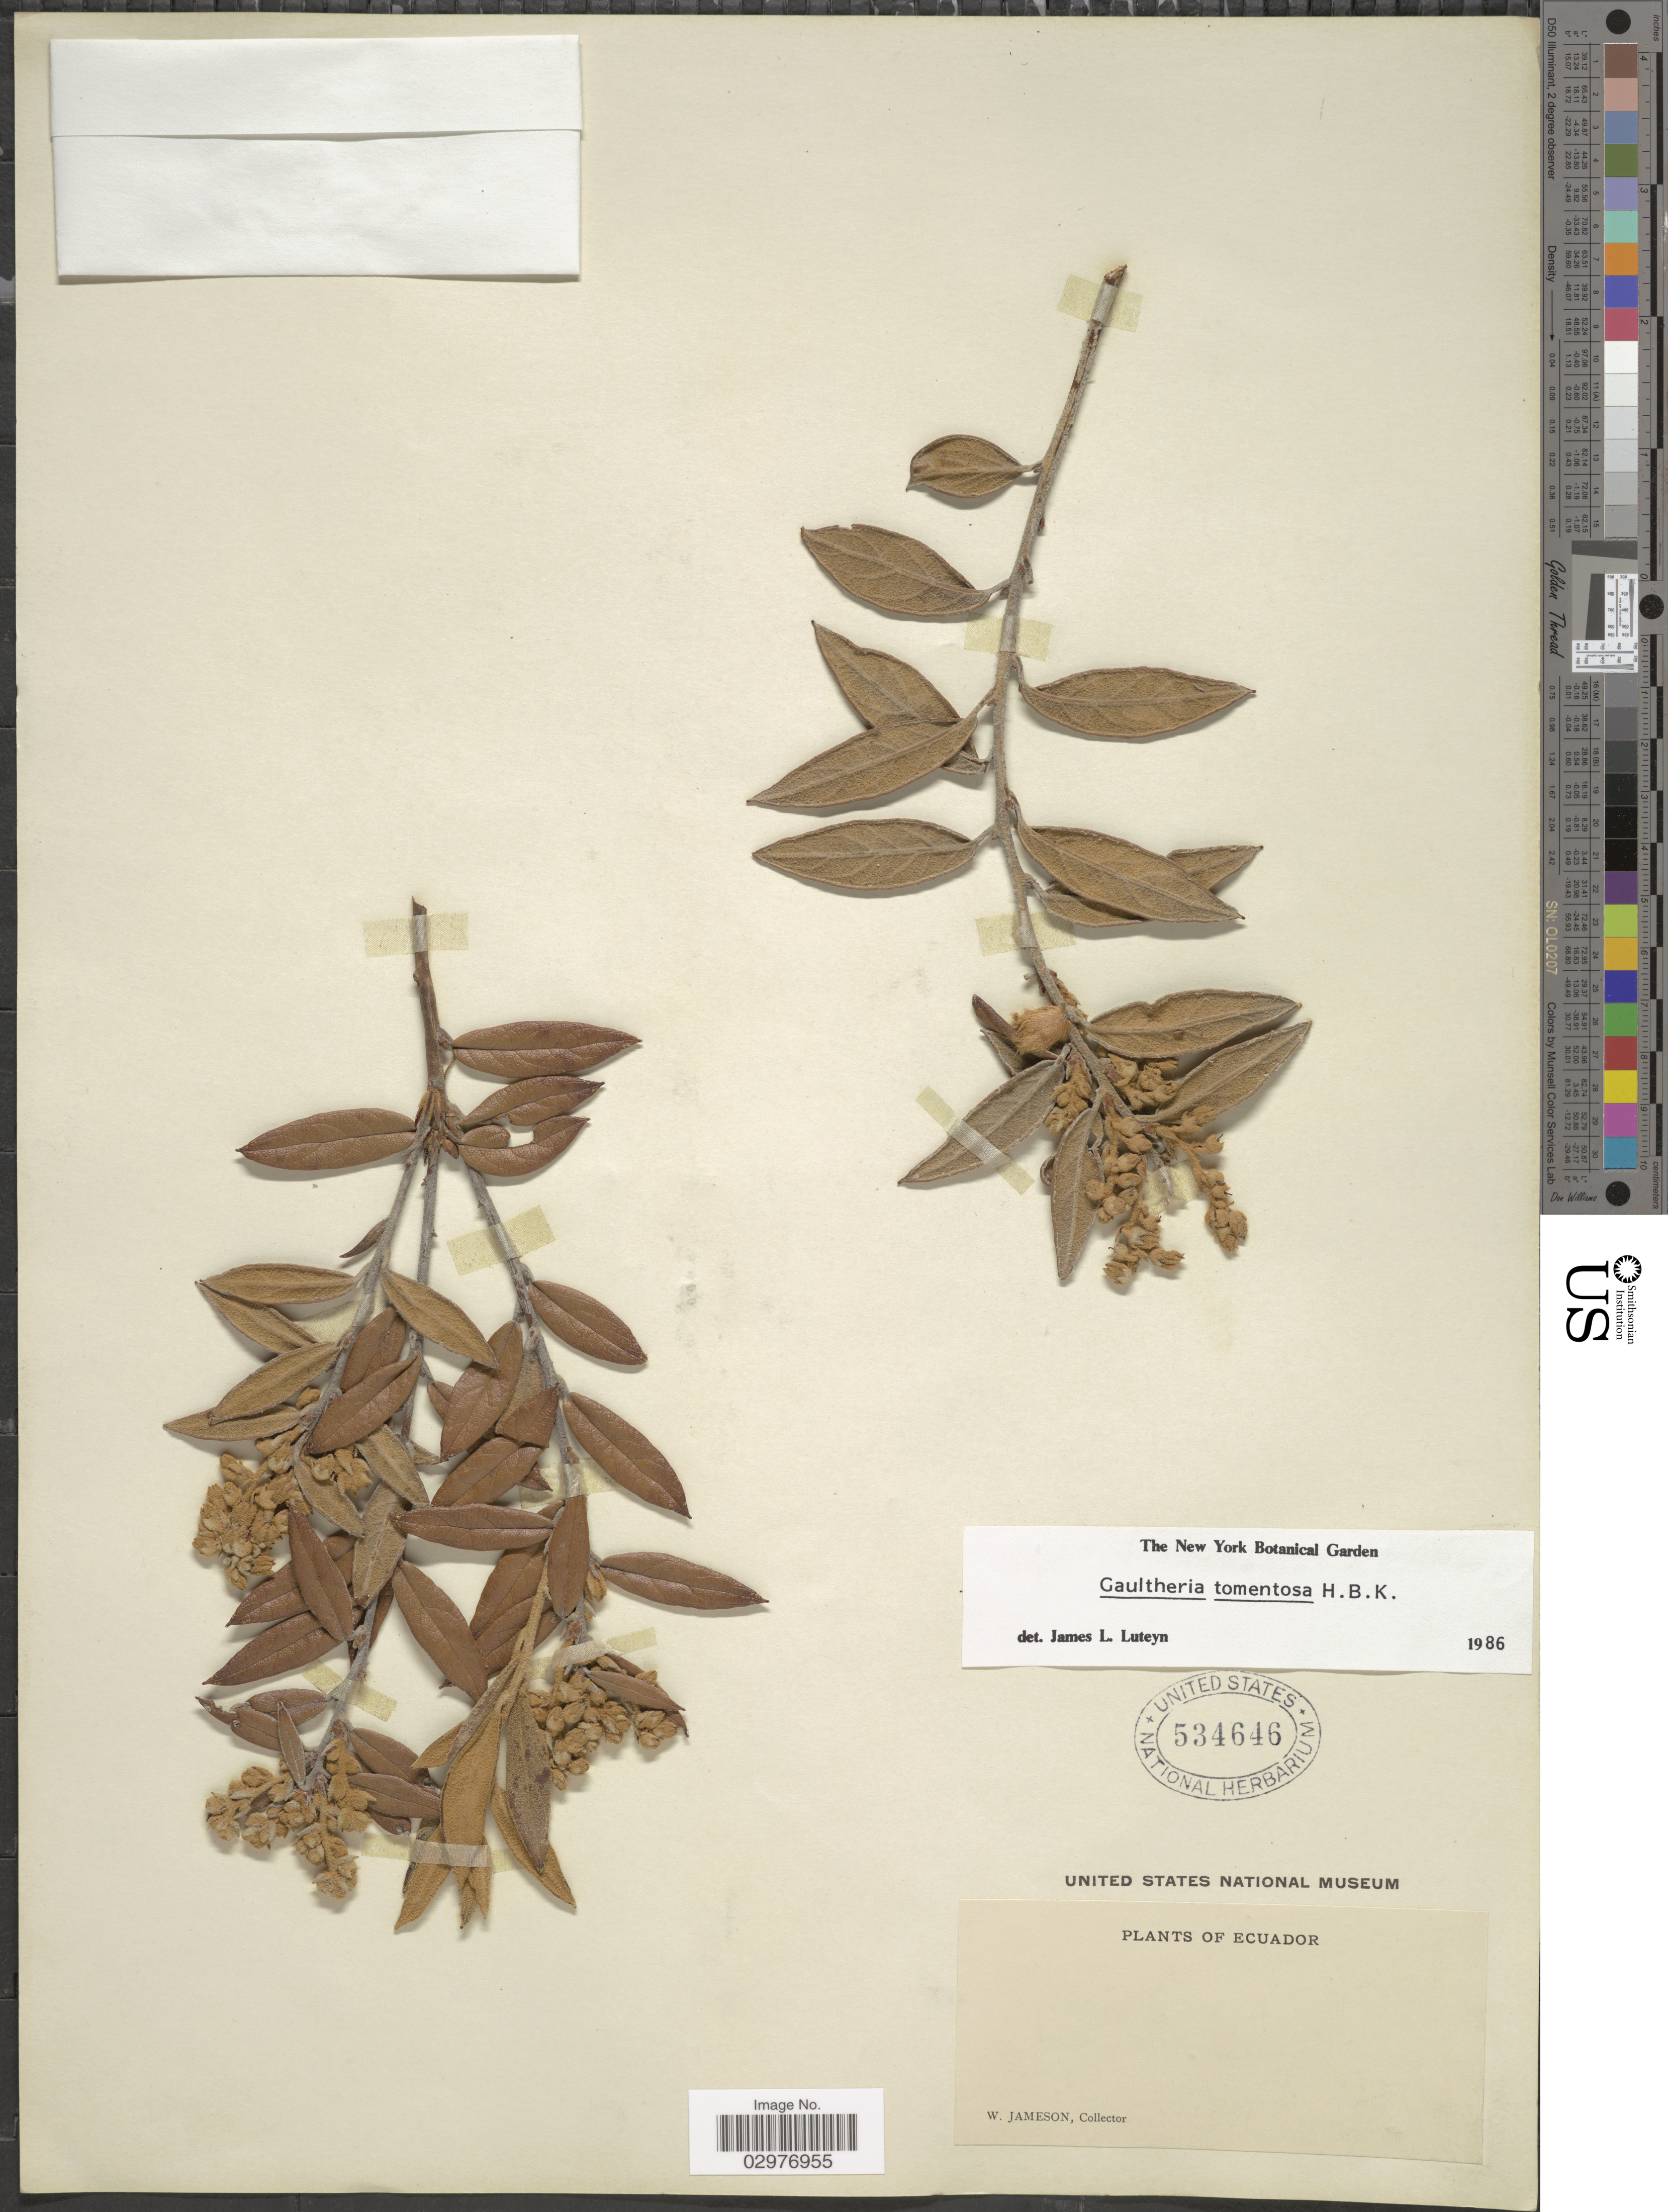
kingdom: Plantae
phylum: Tracheophyta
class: Magnoliopsida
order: Ericales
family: Ericaceae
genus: Gaultheria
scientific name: Gaultheria tomentosa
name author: Kunth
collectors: W. Jameson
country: Ecuador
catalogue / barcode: US 534646